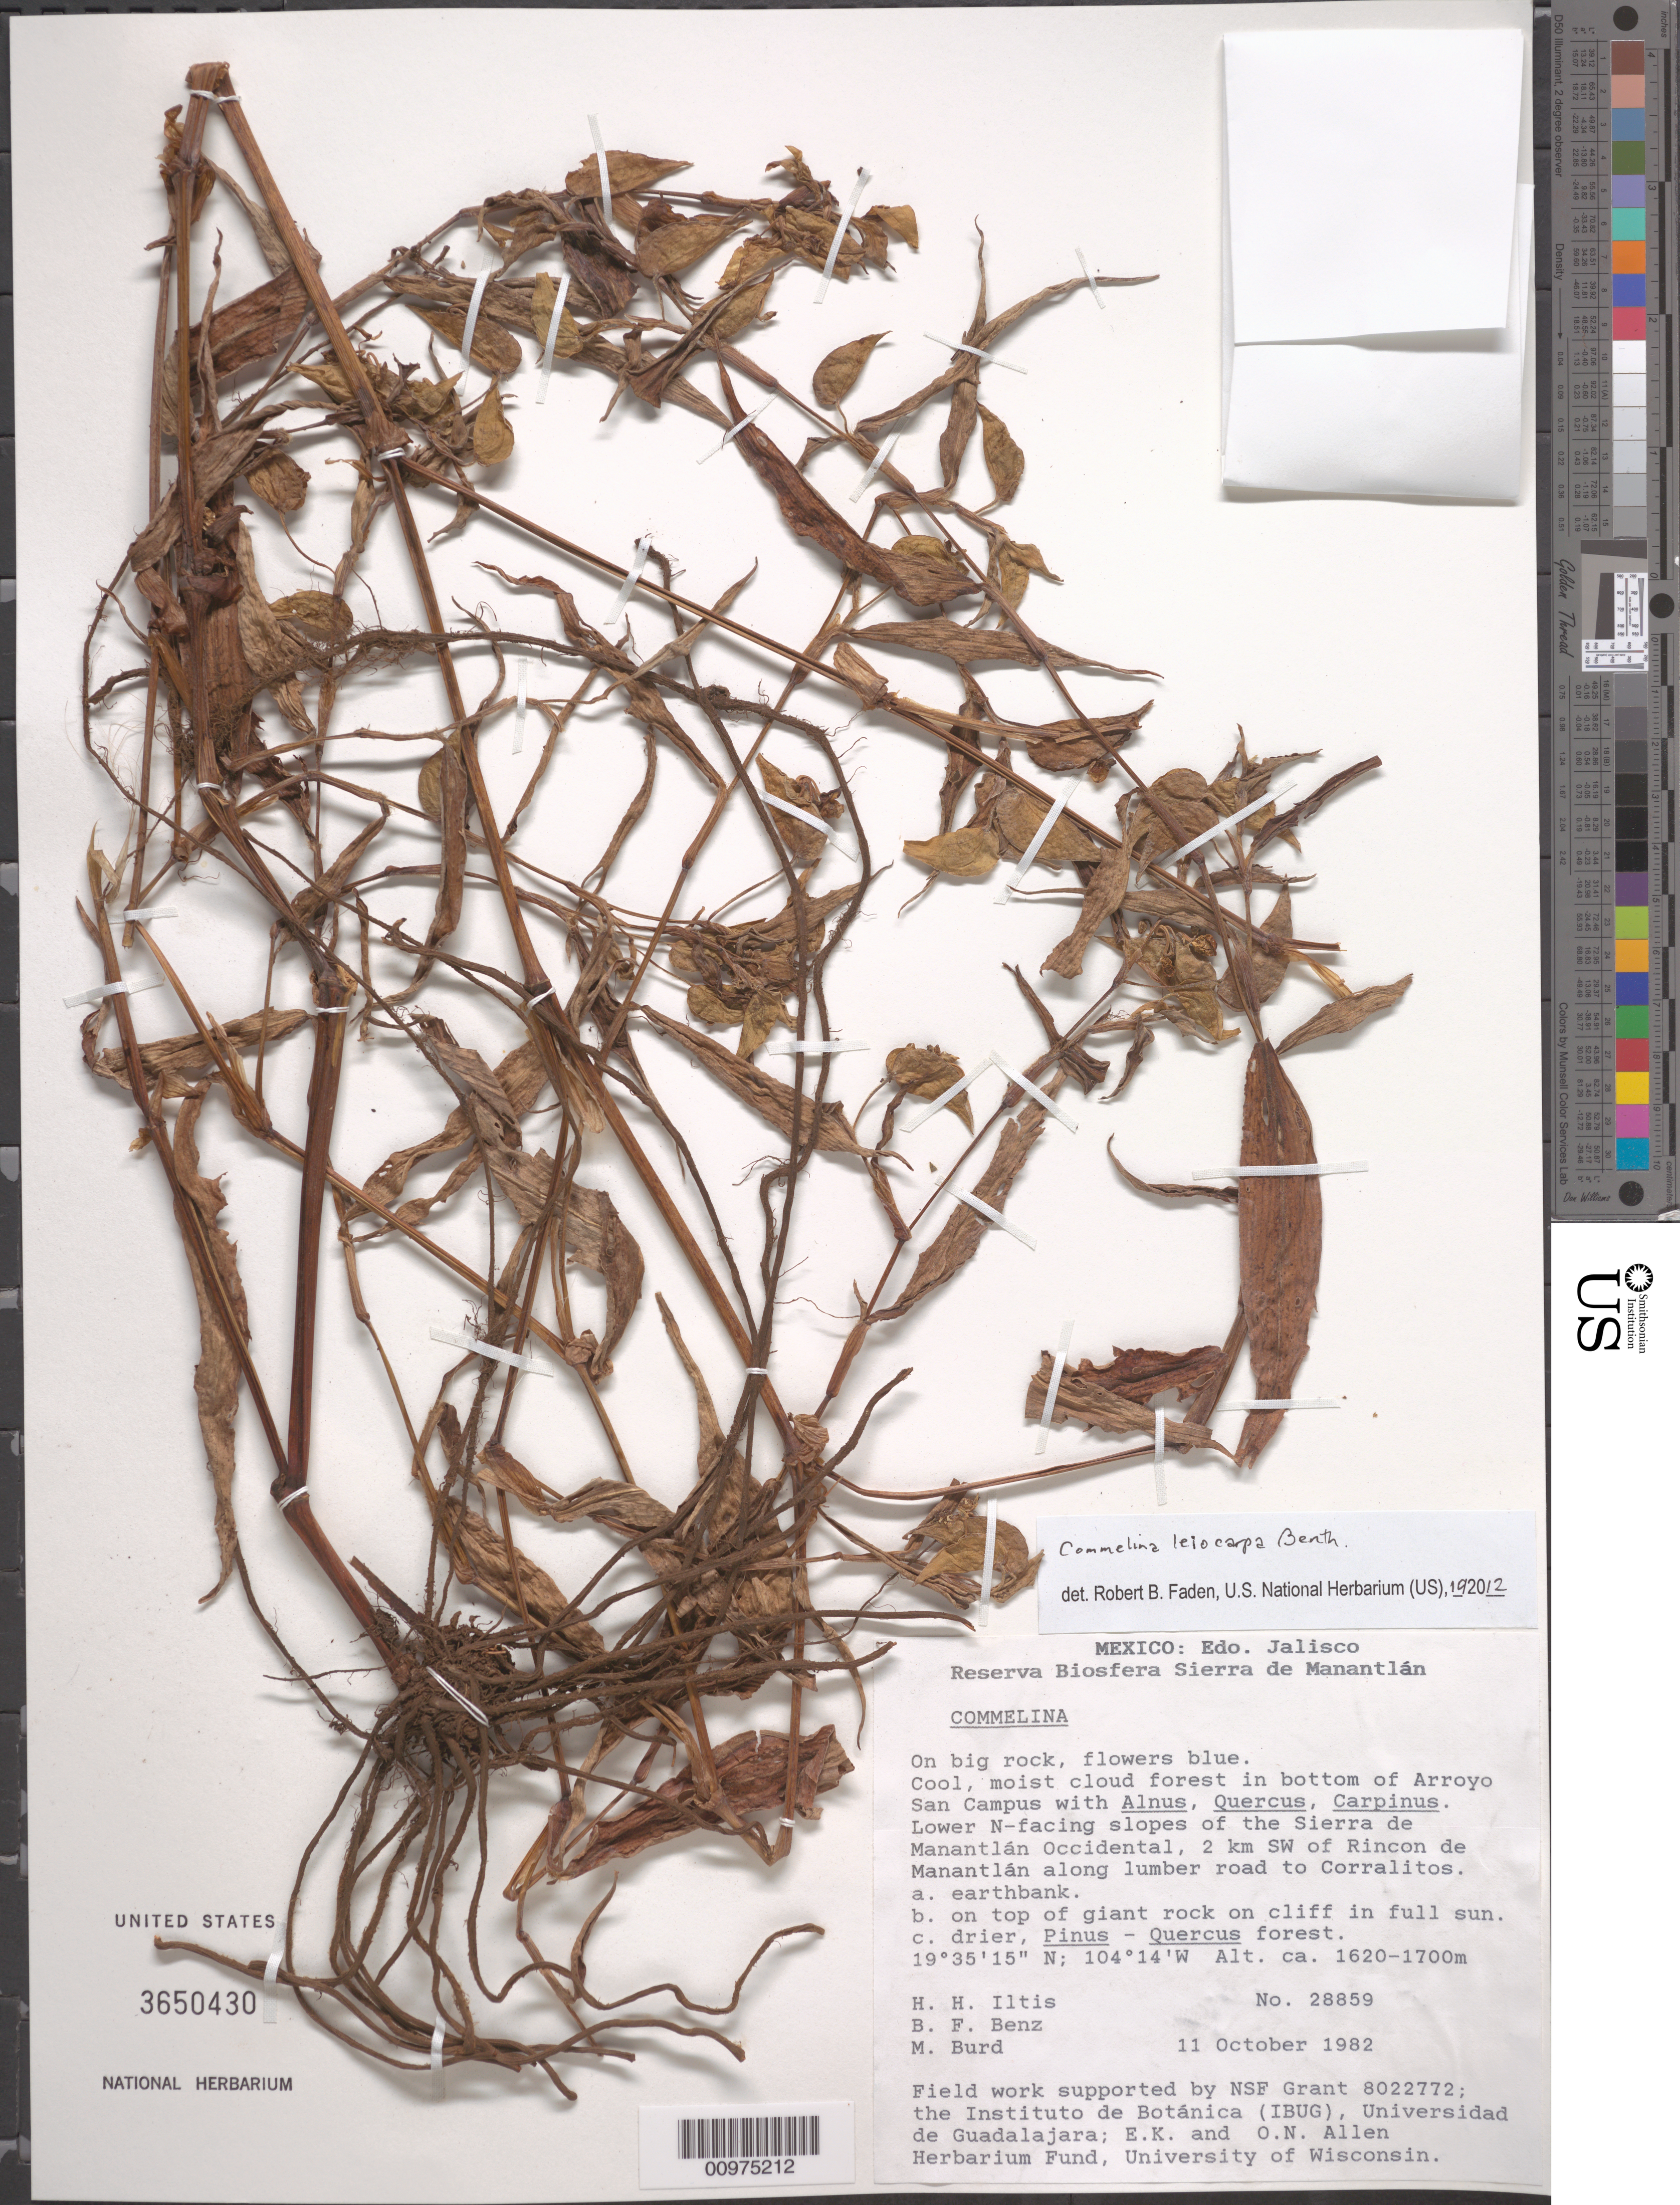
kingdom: Plantae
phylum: Tracheophyta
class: Liliopsida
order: Commelinales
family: Commelinaceae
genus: Commelina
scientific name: Commelina leiocarpa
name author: Benth.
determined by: Faden, Robert B., (US), Smithsonian Institution - National Museum of Natural History (UNITED STATES)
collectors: H. H. Iltis et al.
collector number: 28859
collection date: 1982-10-11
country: Mexico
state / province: Jalisco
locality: Reserva Biosfera Sierra de Manantlán. Lower N-facing slopes of the Sierra de Manantlán Occidental, 2 km SW of Rincon de Manantlán along lumber road to Corralitos. a. earthbank. b. on top of giant rock on cliff in full sun. c. drier, Pinus - Quercus forest.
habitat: Cool, moist cloud forest in bottom of Arroyo San Campus with Alnus, Quercus, Carpinus.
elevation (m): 1620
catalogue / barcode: US 3650430